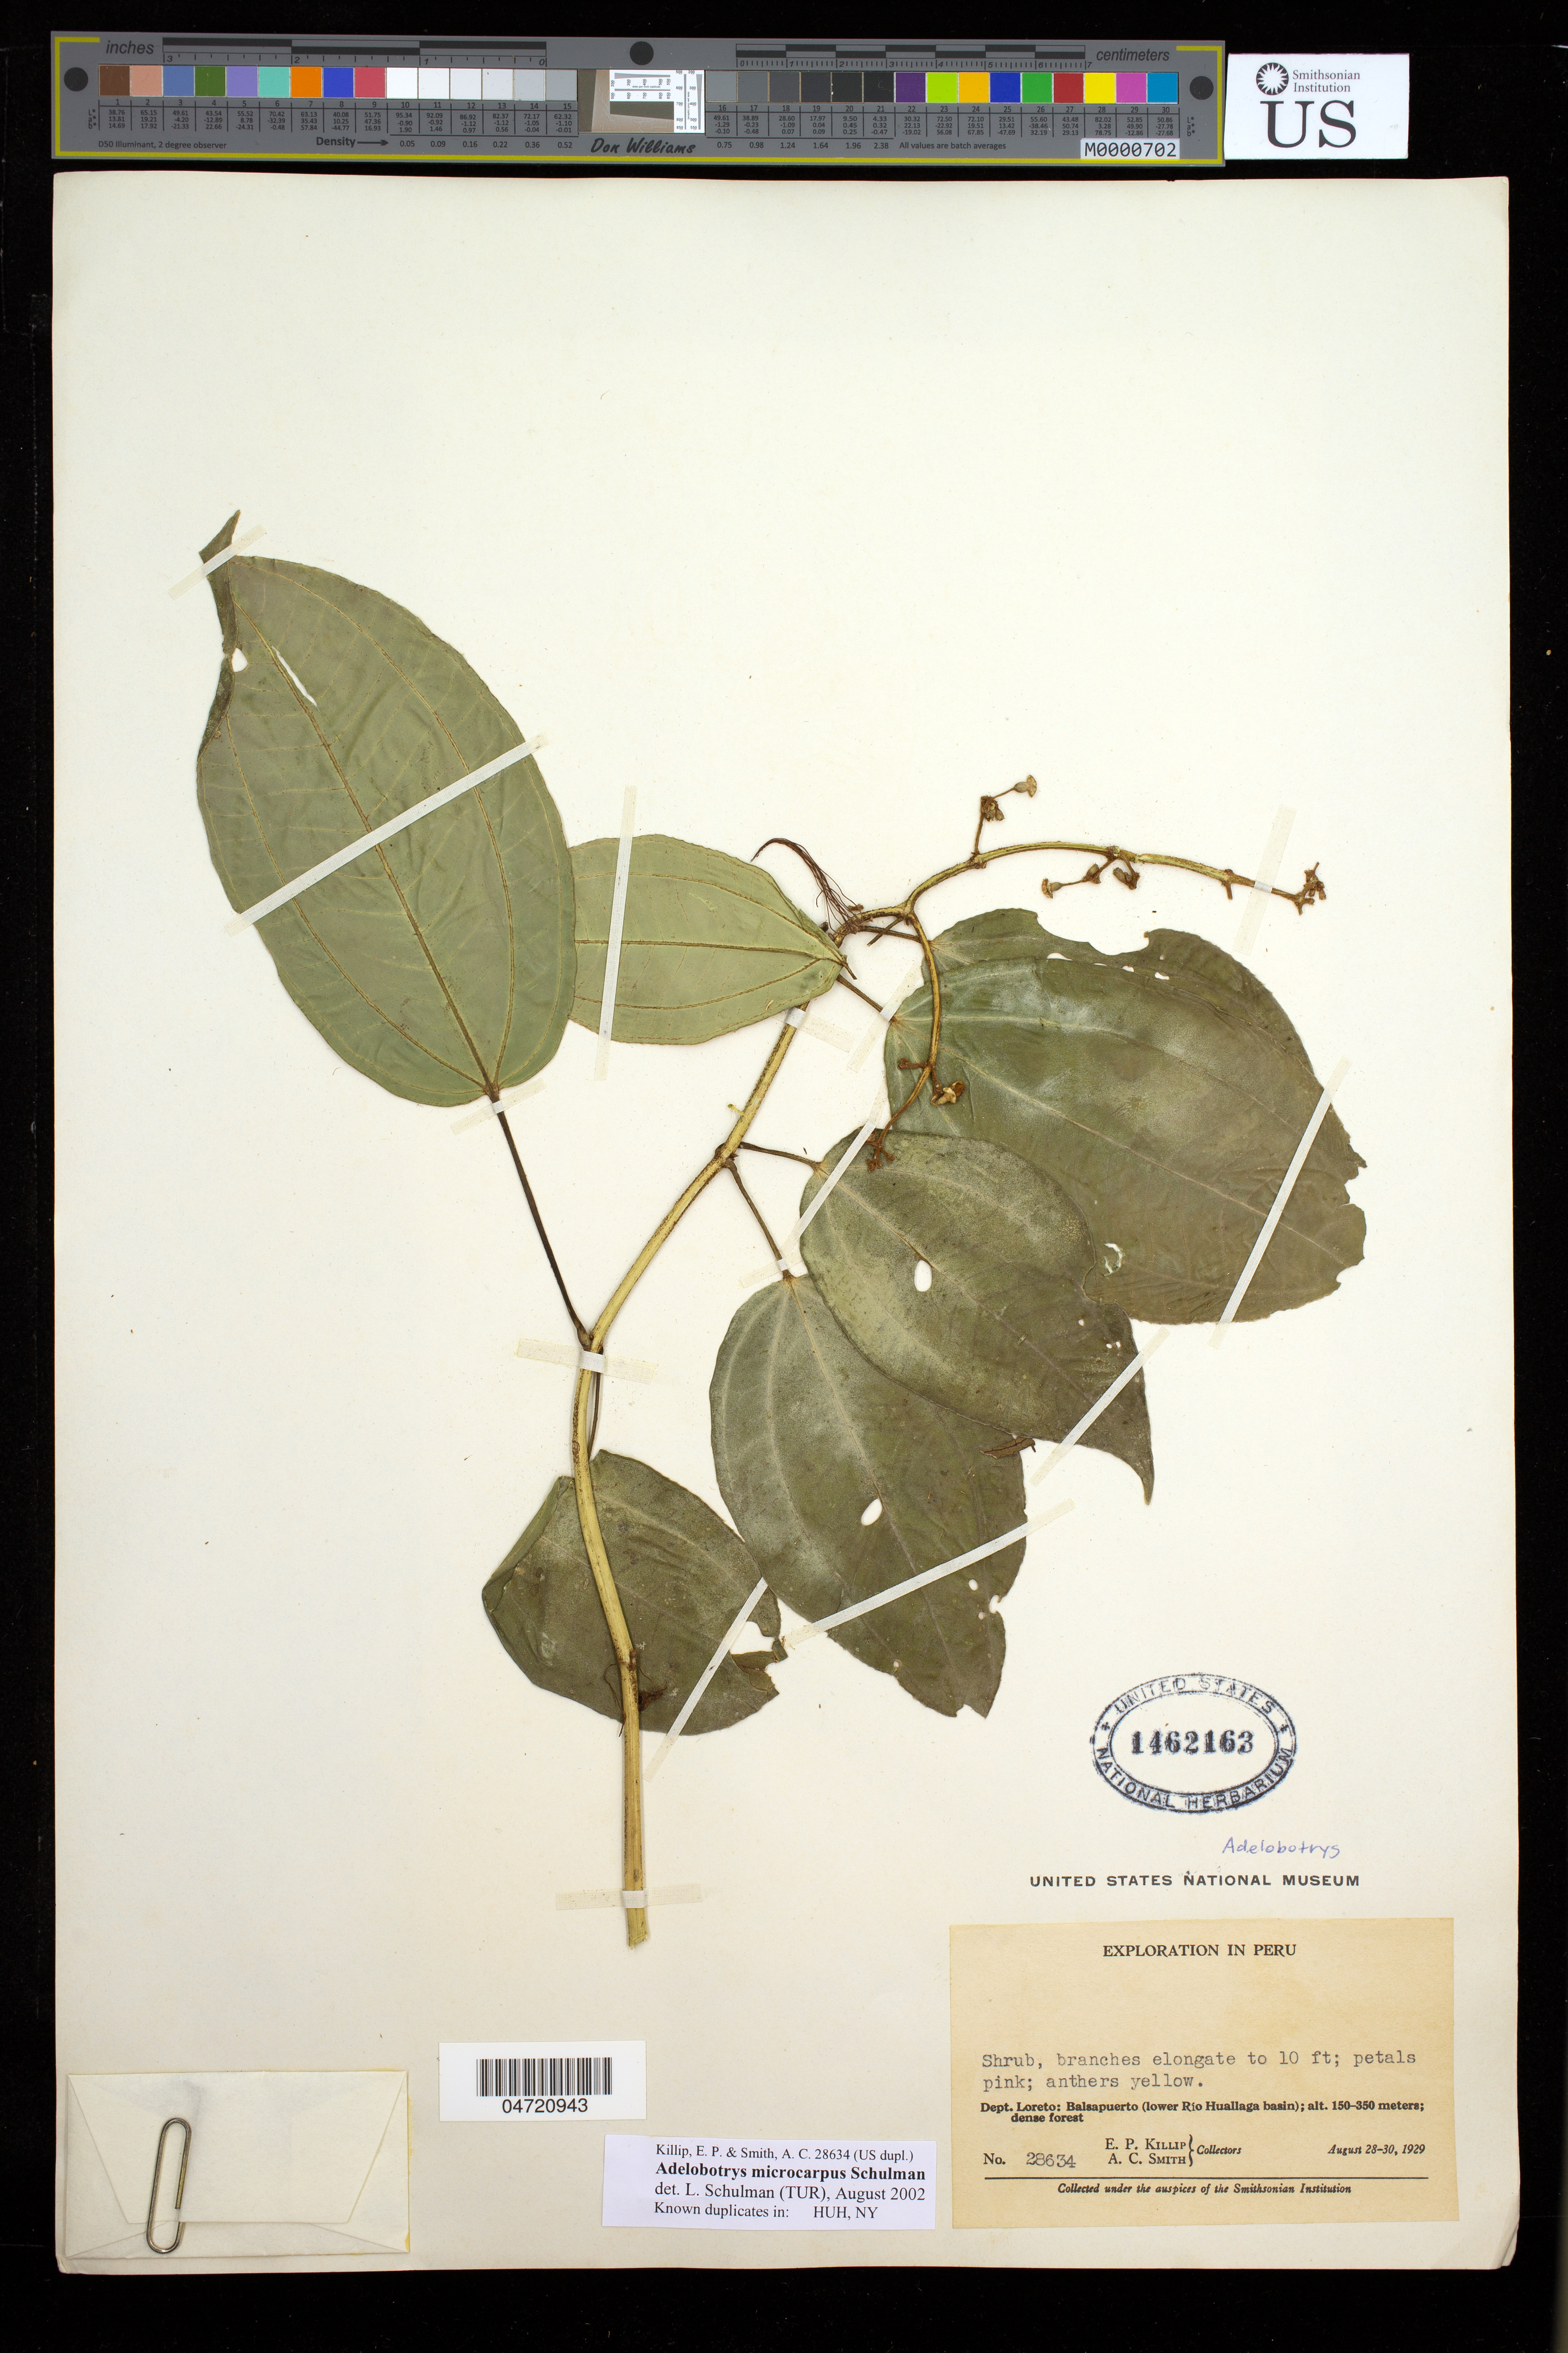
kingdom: Plantae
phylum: Tracheophyta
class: Magnoliopsida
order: Myrtales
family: Melastomataceae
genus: Adelobotrys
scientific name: Adelobotrys microcarpus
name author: Schulman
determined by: Schulman, Leif, (TUR), University of Turku (FINLAND)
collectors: E. P. Killip & A. C. Smith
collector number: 28634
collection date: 1929-08-28/1929-08-30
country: Peru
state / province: Loreto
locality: Balsapuerto (lower Río Huallaga basin)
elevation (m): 150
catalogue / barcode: US 1462163